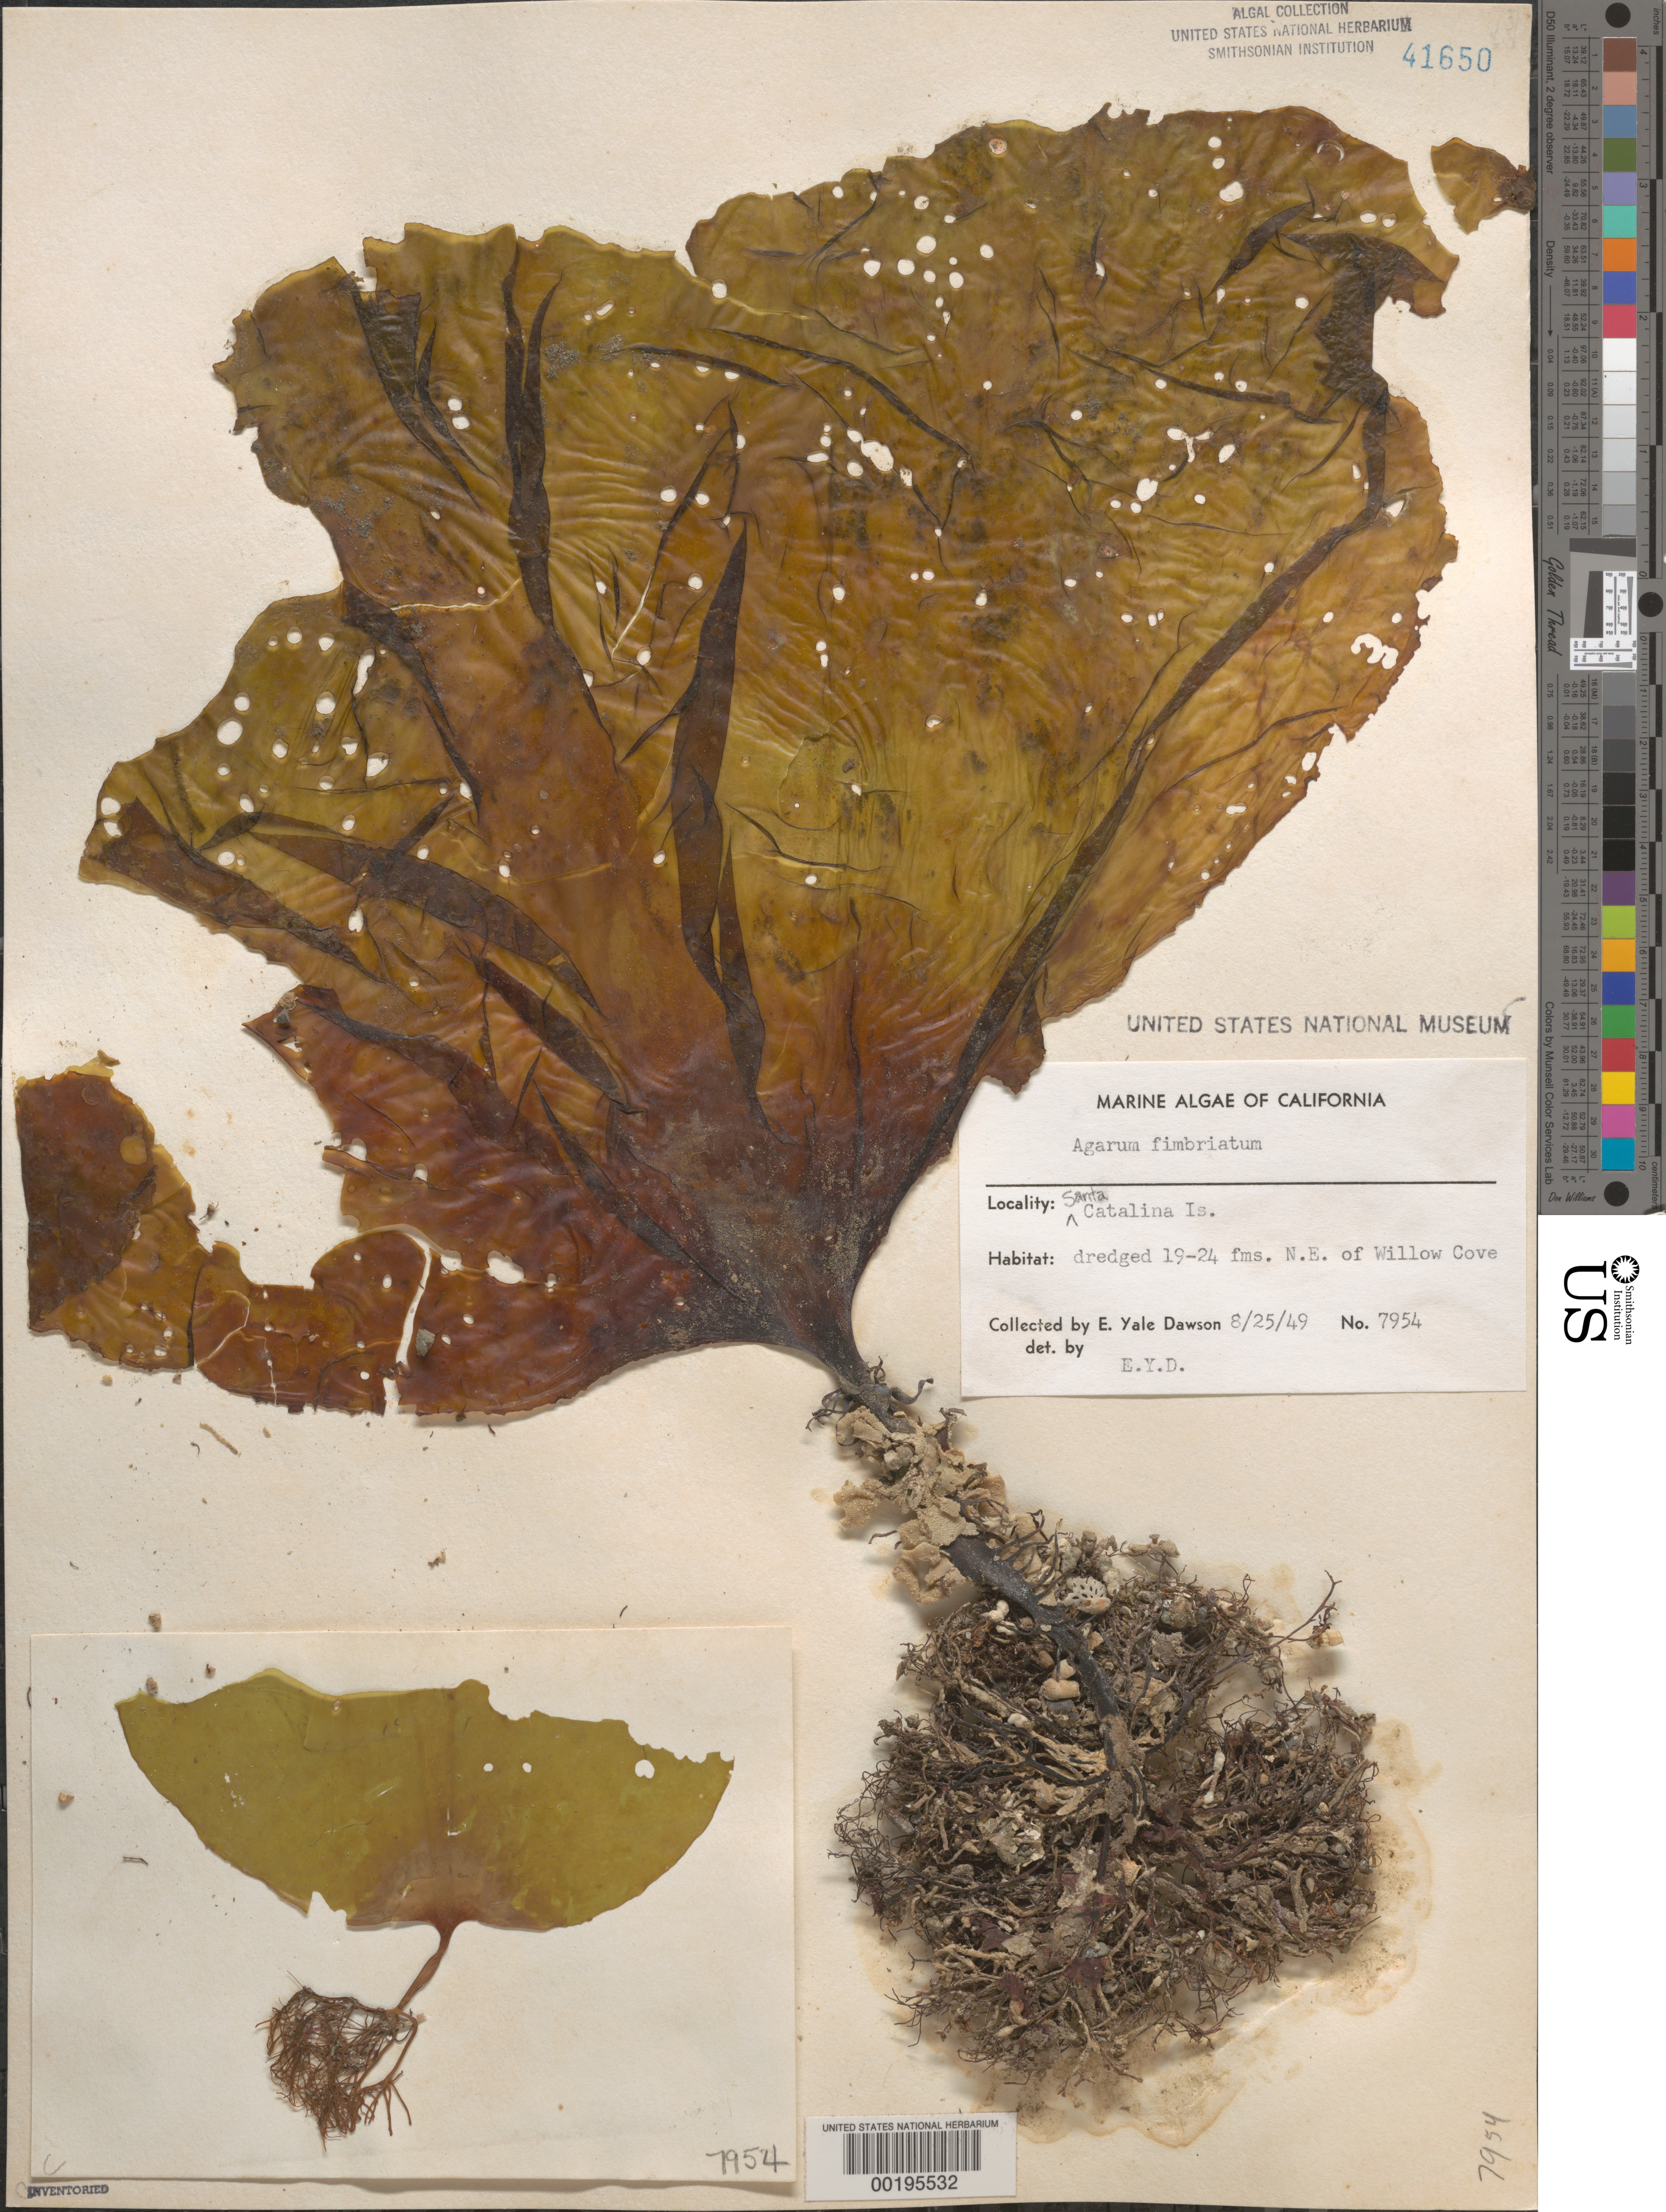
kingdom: Chromista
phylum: Ochrophyta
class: Phaeophyceae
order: Laminariales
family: Agaraceae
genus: Neoagarum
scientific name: Neoagarum fimbriatum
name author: (Harvey) H.Kawai & Hanyuda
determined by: Algae name updating Project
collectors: E. Y. Dawson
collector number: EYD 7954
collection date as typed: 25 Aug 1949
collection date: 1949-08-25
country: United States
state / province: California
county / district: Los Angeles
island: Santa Catalina Island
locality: Northeast of Willow Cove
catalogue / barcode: US 41650